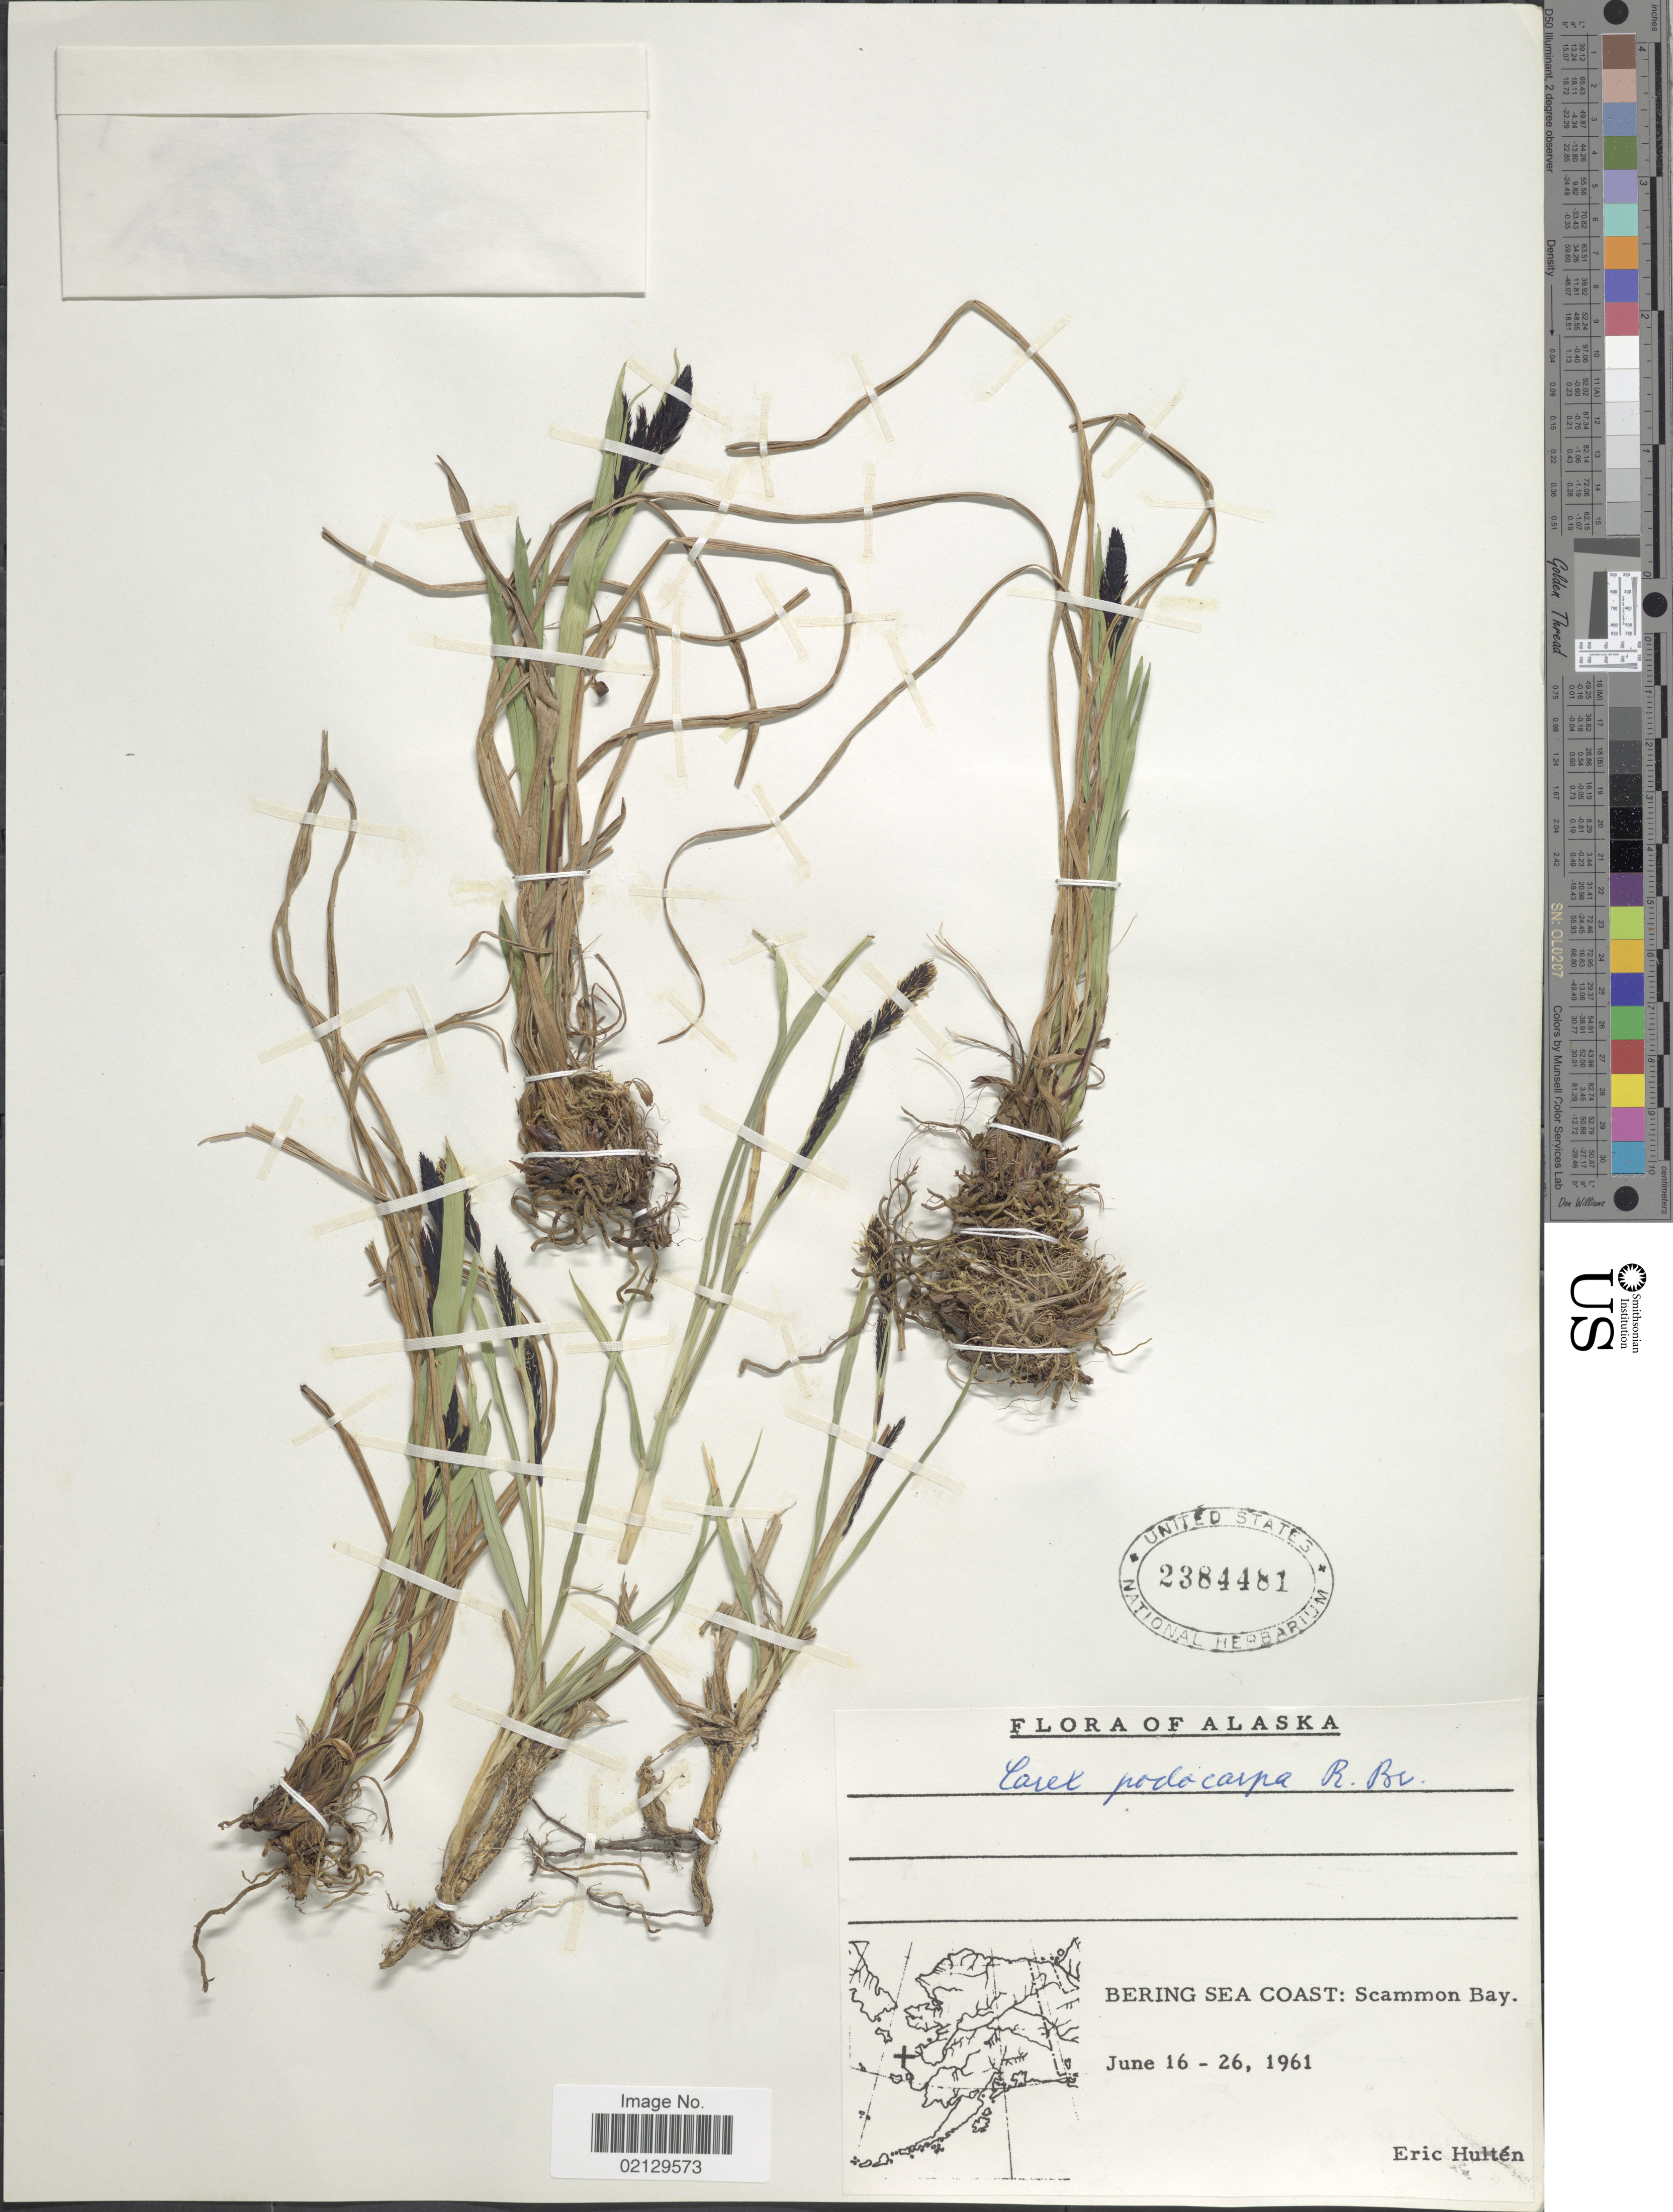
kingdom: Plantae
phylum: Tracheophyta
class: Liliopsida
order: Poales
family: Cyperaceae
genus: Carex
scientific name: Carex podocarpa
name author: R. Br.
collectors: E. G. Hultén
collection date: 1961-06-16/1961-06-26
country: United States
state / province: Alaska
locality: Alaska, Bering Sea Coast: Scammon Bay.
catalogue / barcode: US 2384481